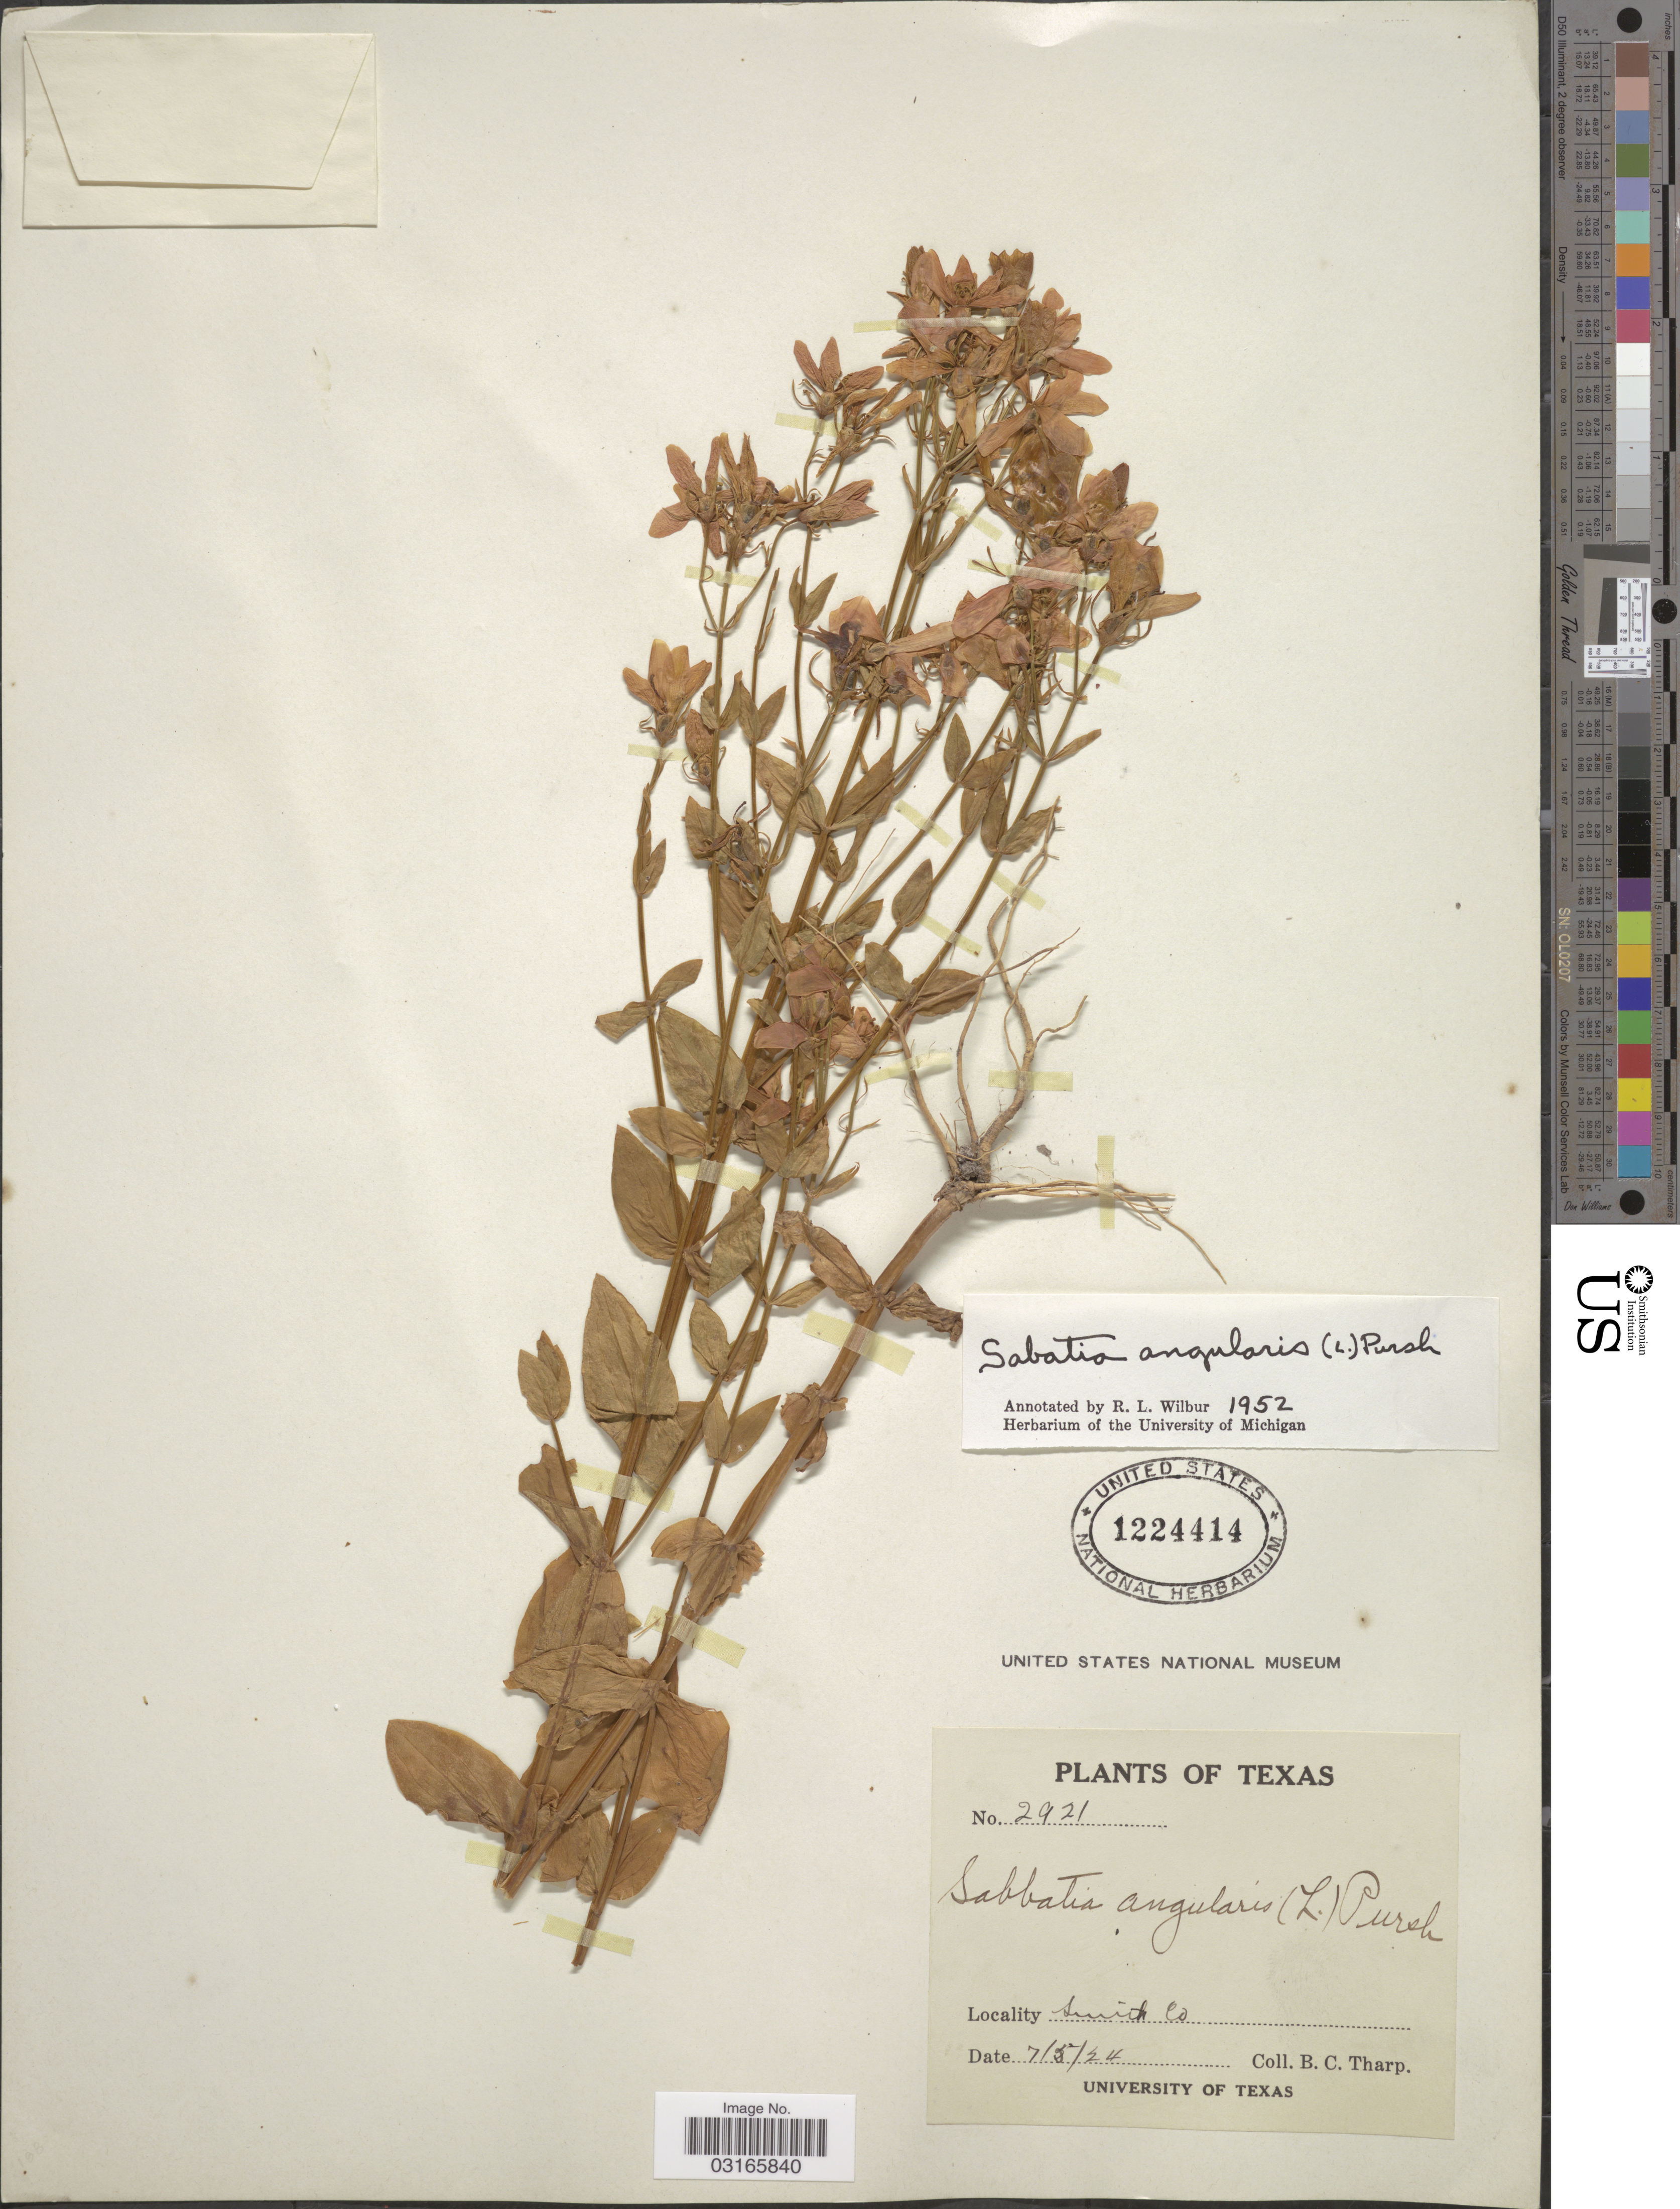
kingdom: Plantae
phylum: Tracheophyta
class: Magnoliopsida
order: Gentianales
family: Gentianaceae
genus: Sabatia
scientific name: Sabatia angularis (L.) Pursh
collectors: B. C. Tharp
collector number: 2921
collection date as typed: Transcribed d/m/y: 5/7/24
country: United States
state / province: Texas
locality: Smith Co.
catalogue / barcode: US 1224414